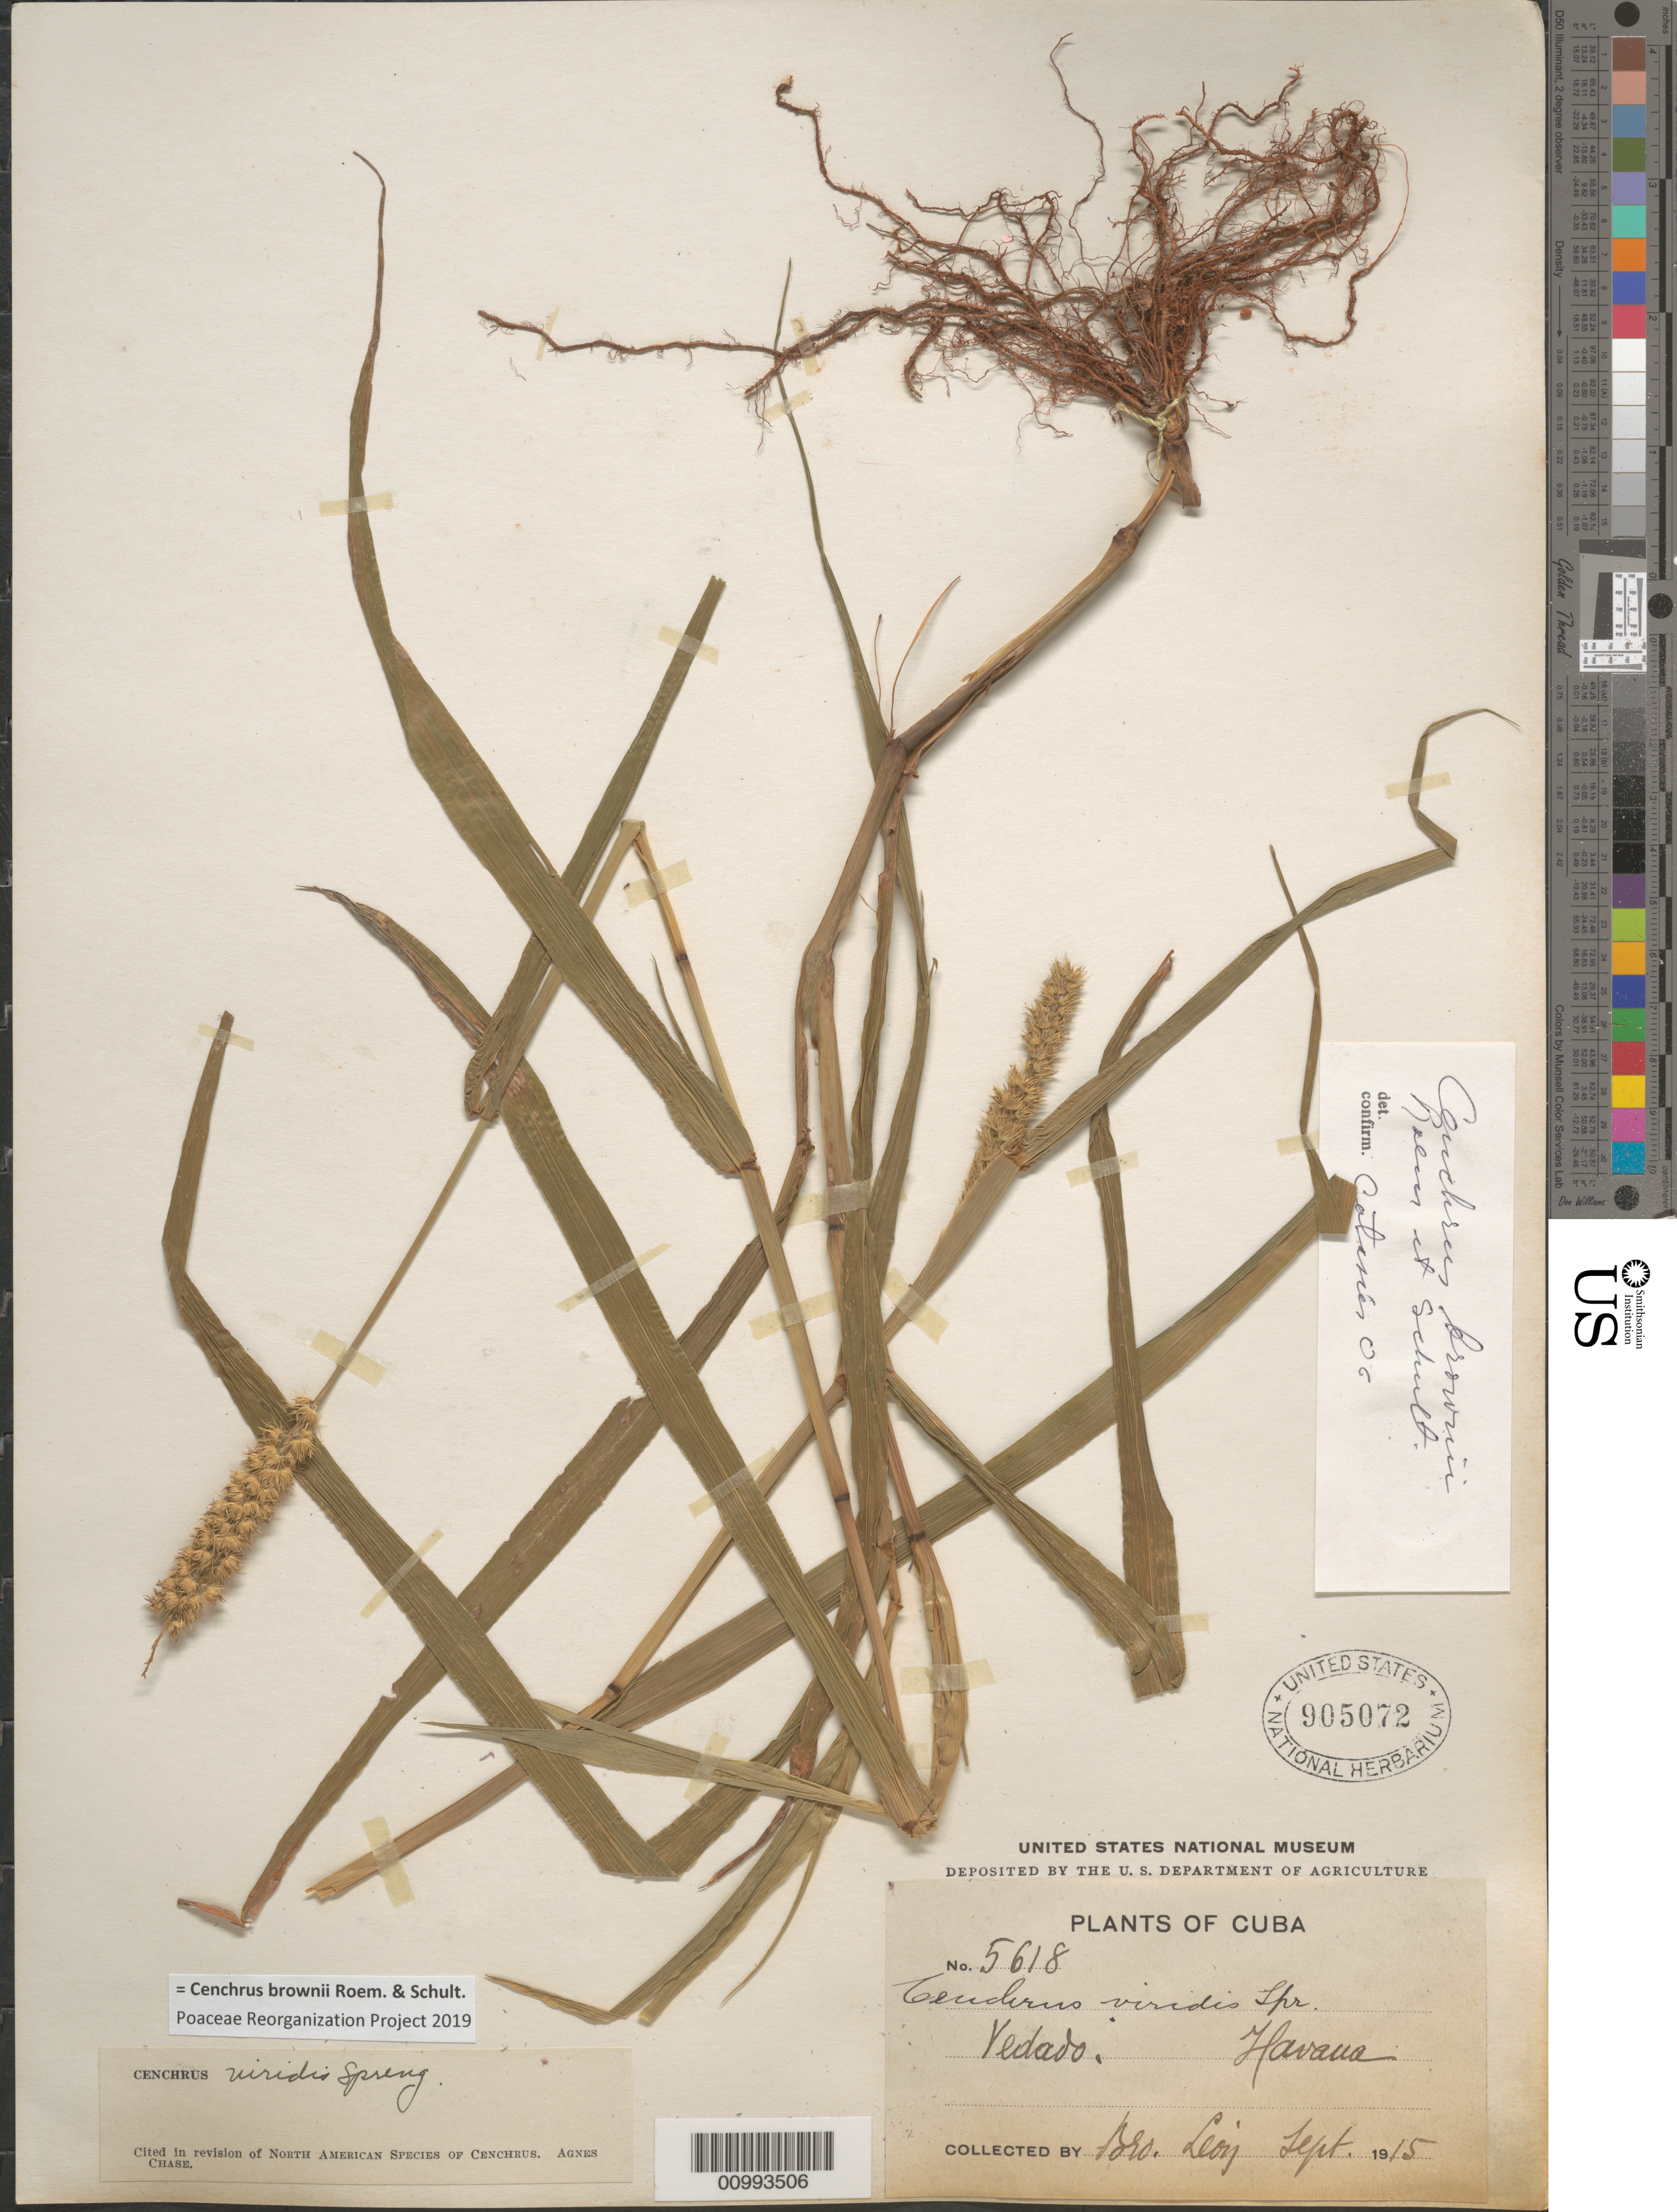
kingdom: Plantae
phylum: Tracheophyta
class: Liliopsida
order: Poales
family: Poaceae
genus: Cenchrus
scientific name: Cenchrus brownii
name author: Roem. & Schult.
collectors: Bro. León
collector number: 5618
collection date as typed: Sep 1915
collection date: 1915-09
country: Cuba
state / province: La Habana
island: Cuba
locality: Vedado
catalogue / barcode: US 905072